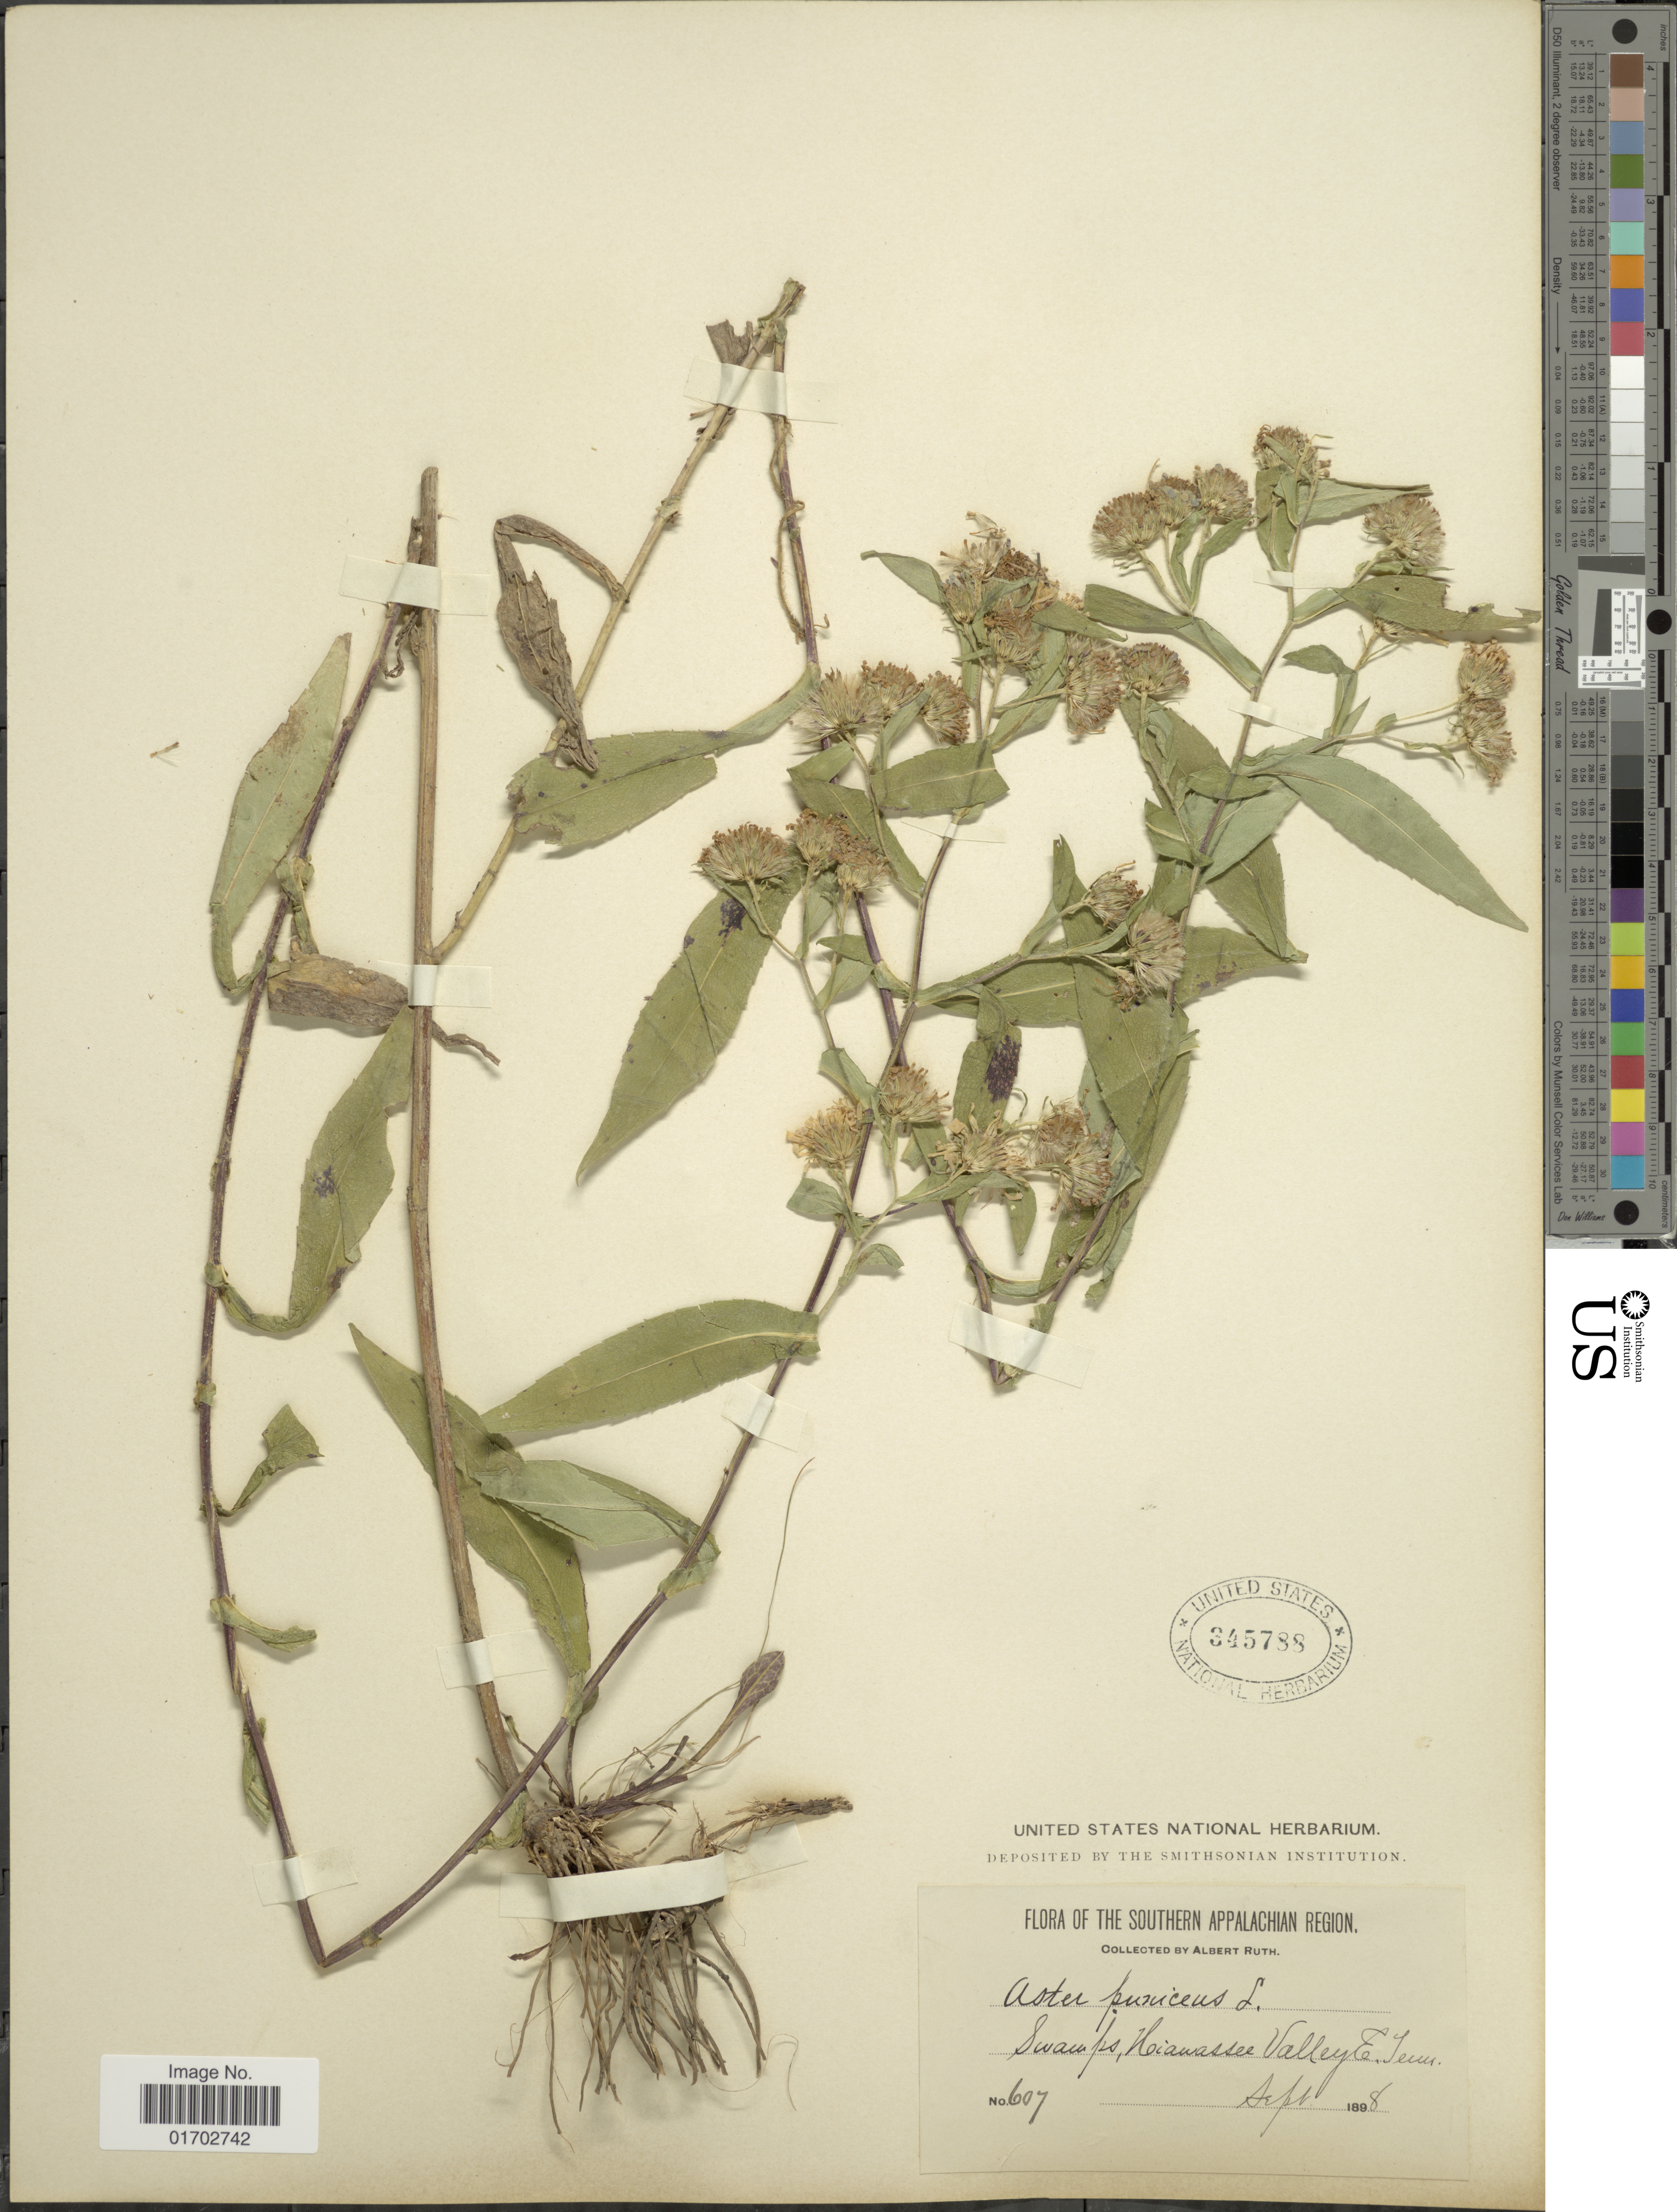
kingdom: Plantae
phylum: Tracheophyta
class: Magnoliopsida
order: Asterales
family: Asteraceae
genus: Symphyotrichum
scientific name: Symphyotrichum puniceum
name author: (L.) Á. Löve & D. Löve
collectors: A. Ruth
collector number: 607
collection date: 1898-09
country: United States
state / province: Tennessee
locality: The Southern Appalachian Region, Swamps, Hiawasse Valleys.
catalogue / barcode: US 345788